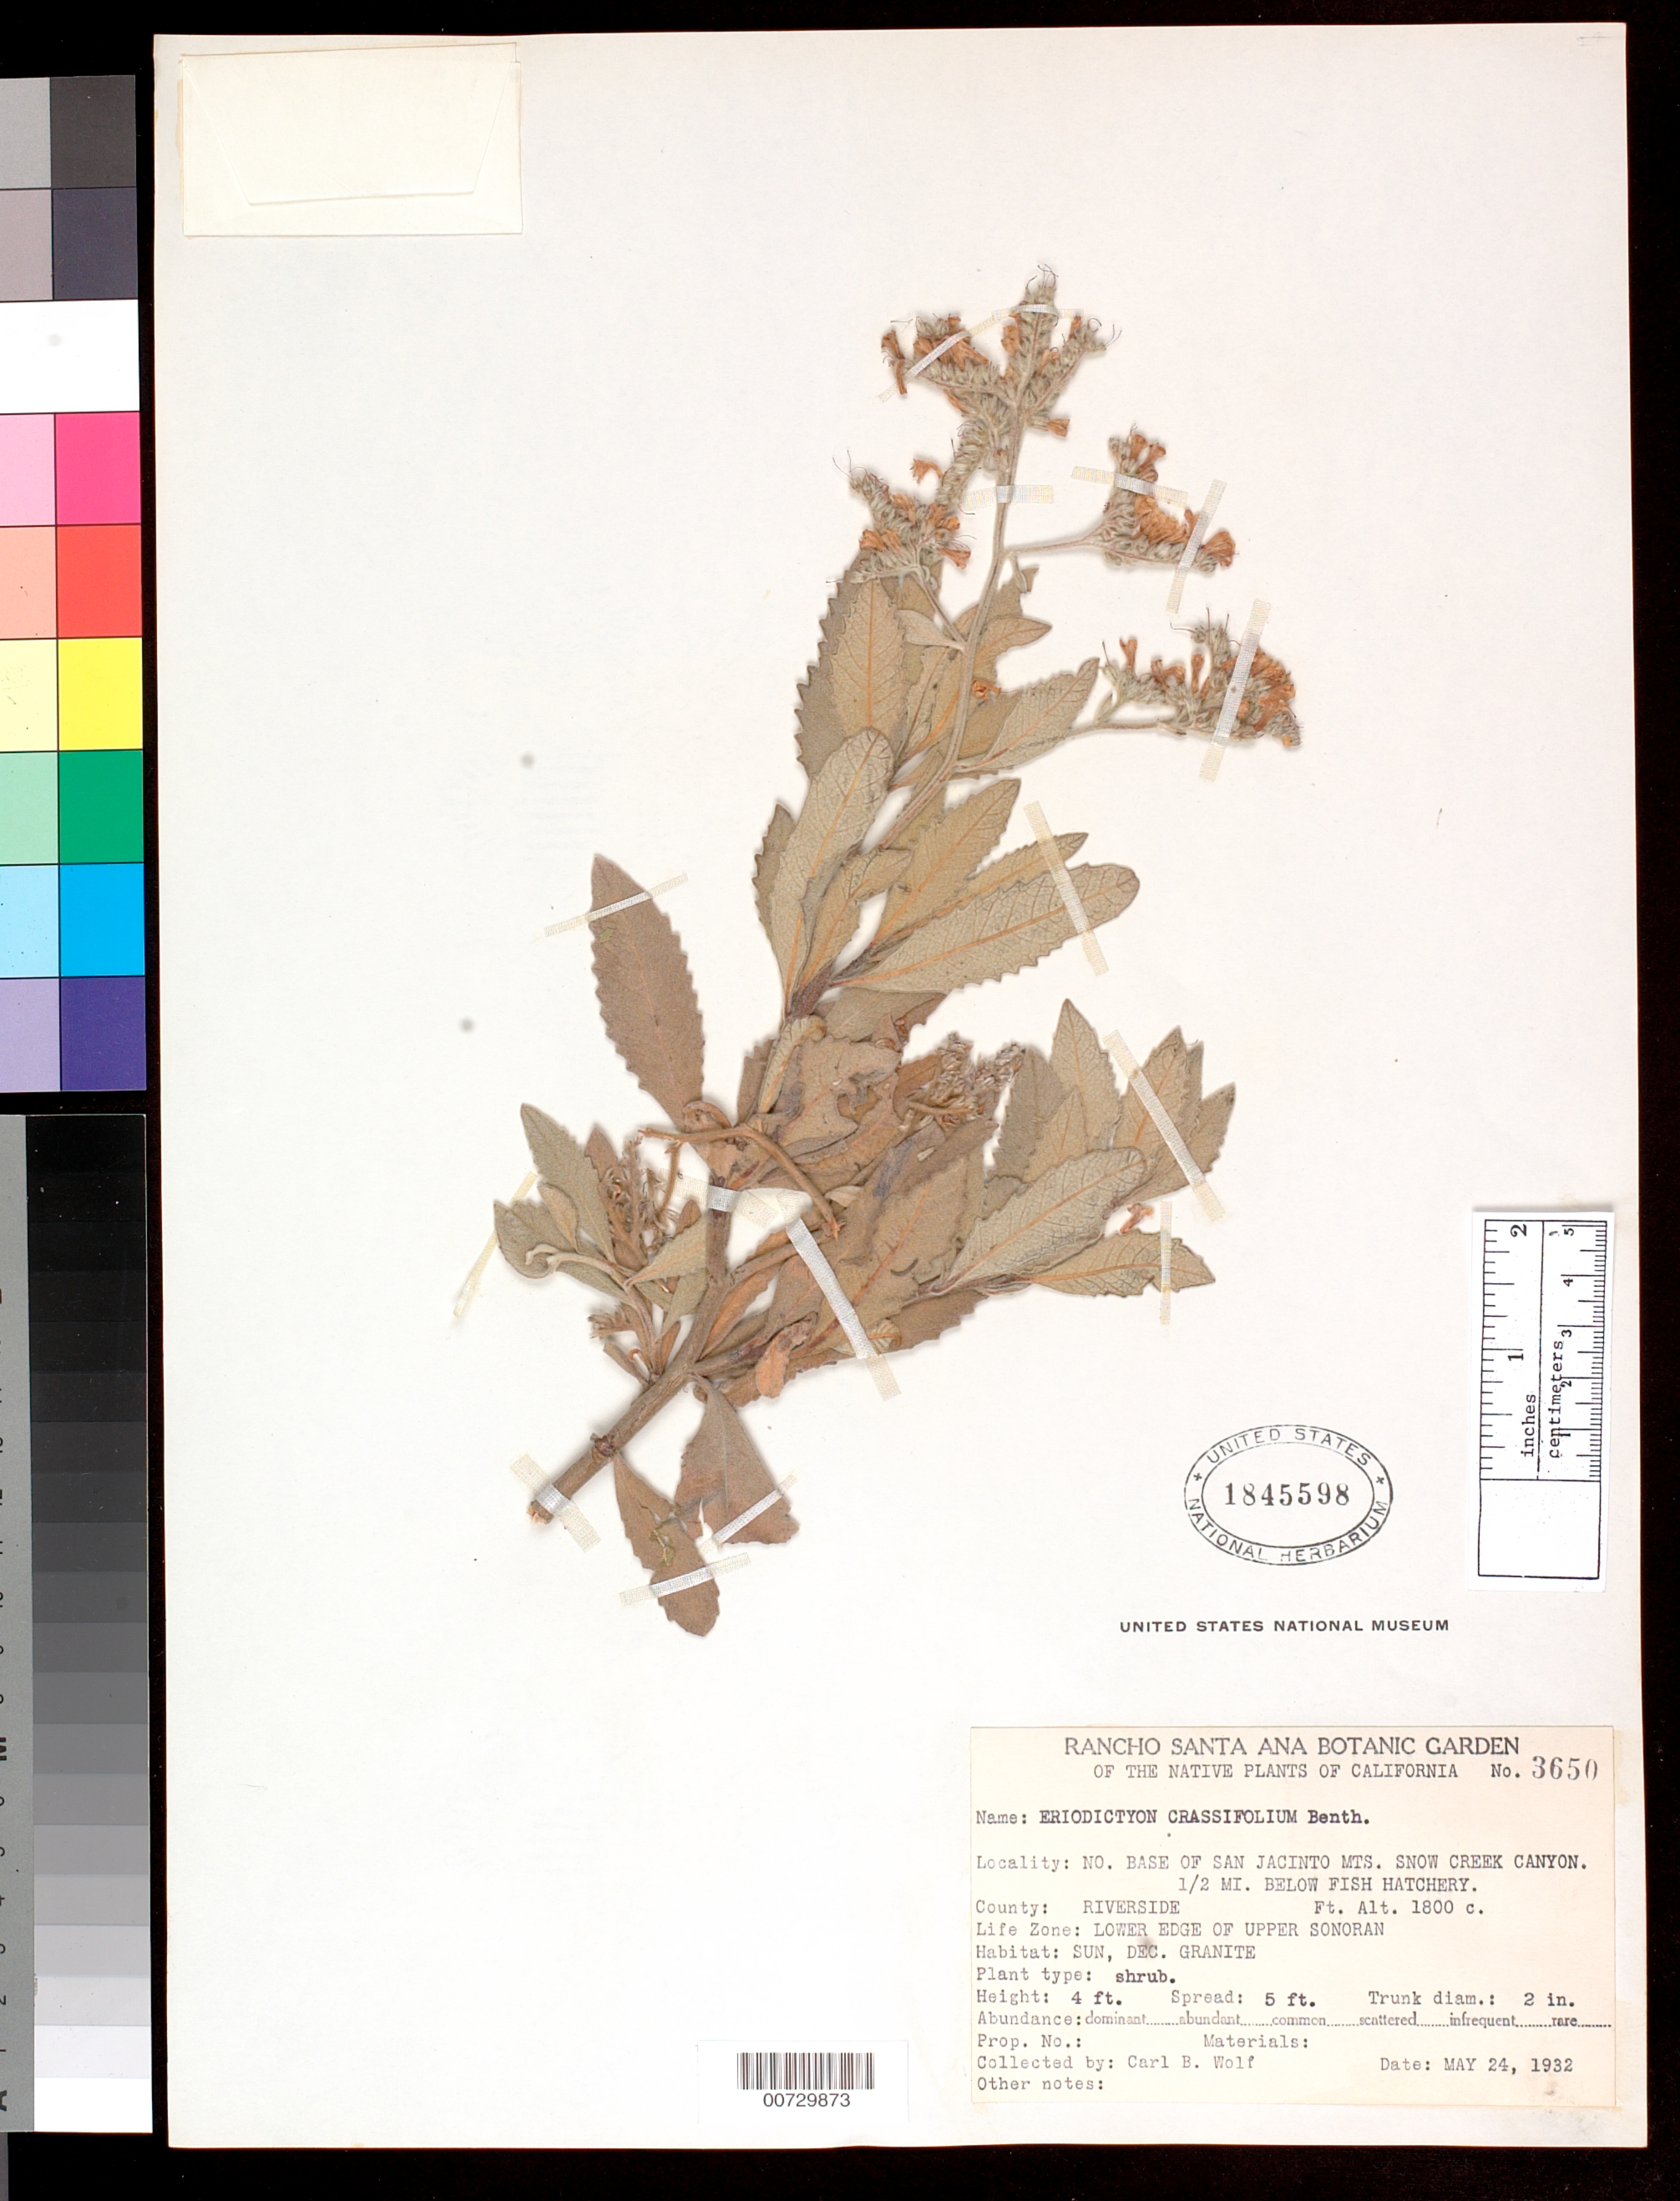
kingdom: Plantae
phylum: Tracheophyta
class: Magnoliopsida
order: Boraginales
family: Namaceae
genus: Eriodictyon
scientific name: Eriodictyon crassifolium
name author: Benth.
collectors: C. B. Wolf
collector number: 3650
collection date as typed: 24 May 1932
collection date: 1932-05-24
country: United States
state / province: California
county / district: Riverside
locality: No. base of San Jacinto Mts. Snow Creek Canyon. 1 mi. above fish hatchery.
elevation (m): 549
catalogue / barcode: US 1845598